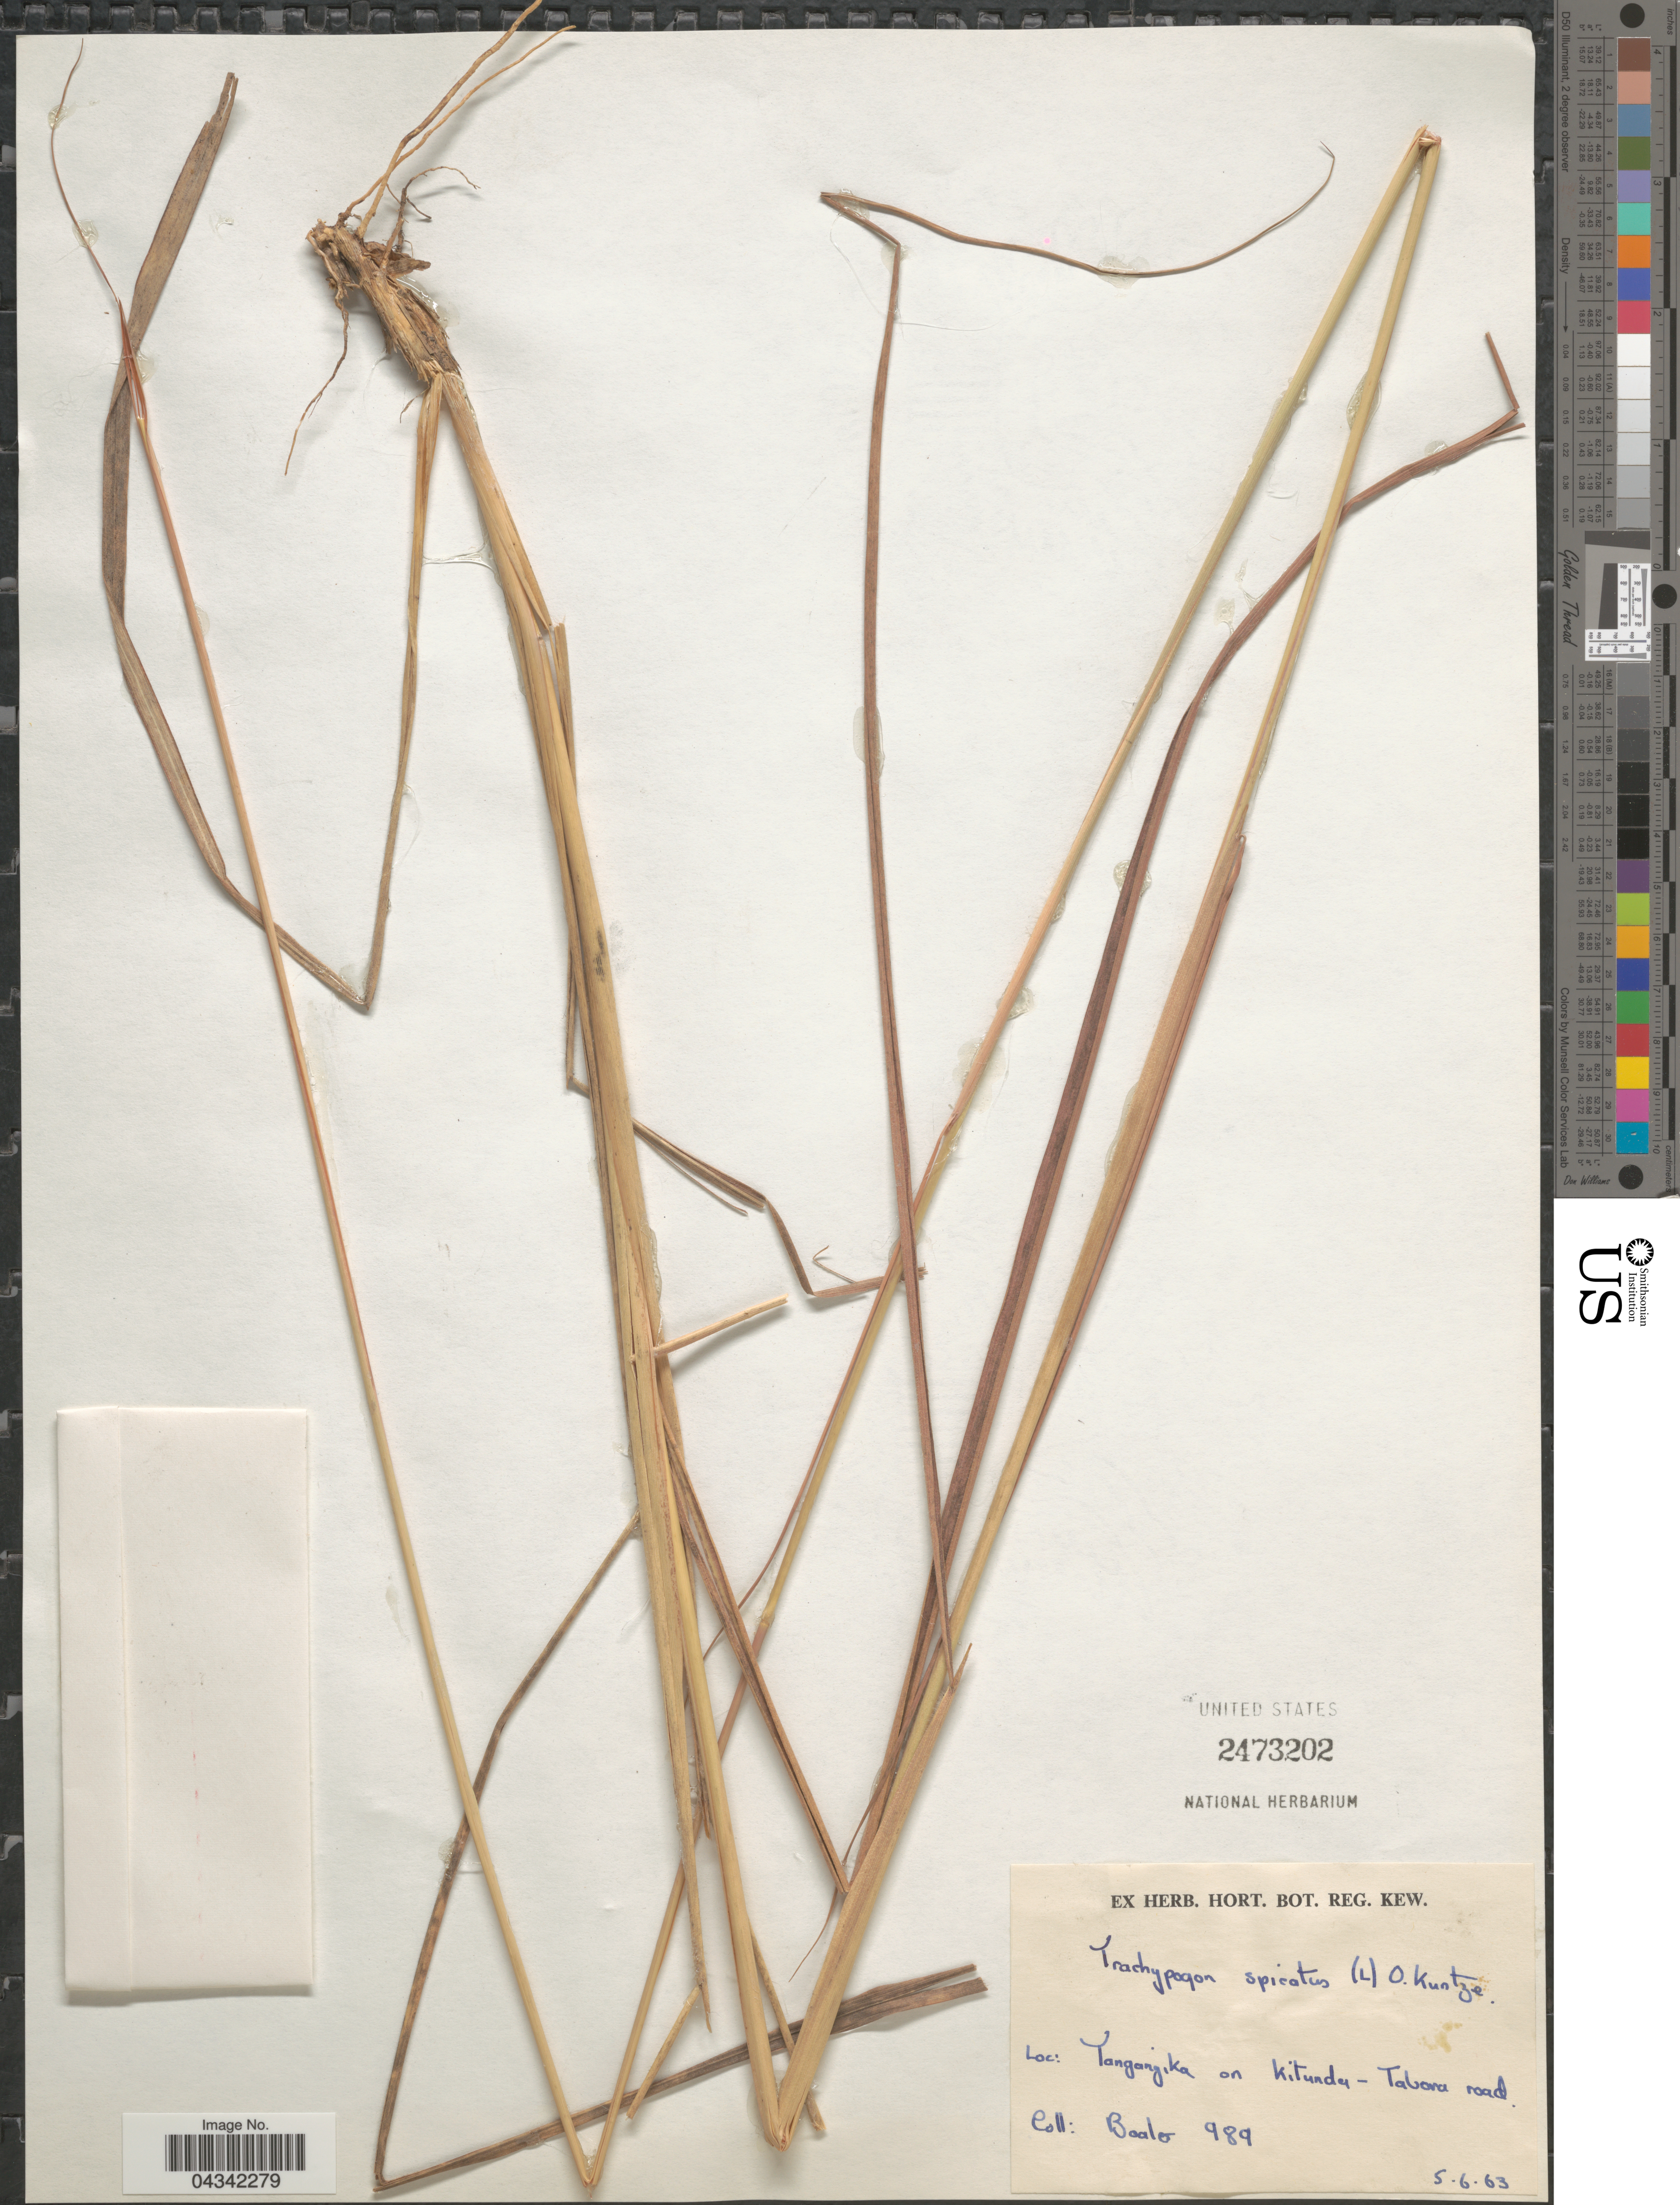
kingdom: Plantae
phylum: Tracheophyta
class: Liliopsida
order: Poales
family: Poaceae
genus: Trachypogon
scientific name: Trachypogon spicatus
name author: (L. f.) Kuntze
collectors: -- Beals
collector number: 989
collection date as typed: Transcribed d/m/y: 5/6/63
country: Tanzania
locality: Tanganyika on Kitundu-Talvara road.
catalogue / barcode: US 2473202